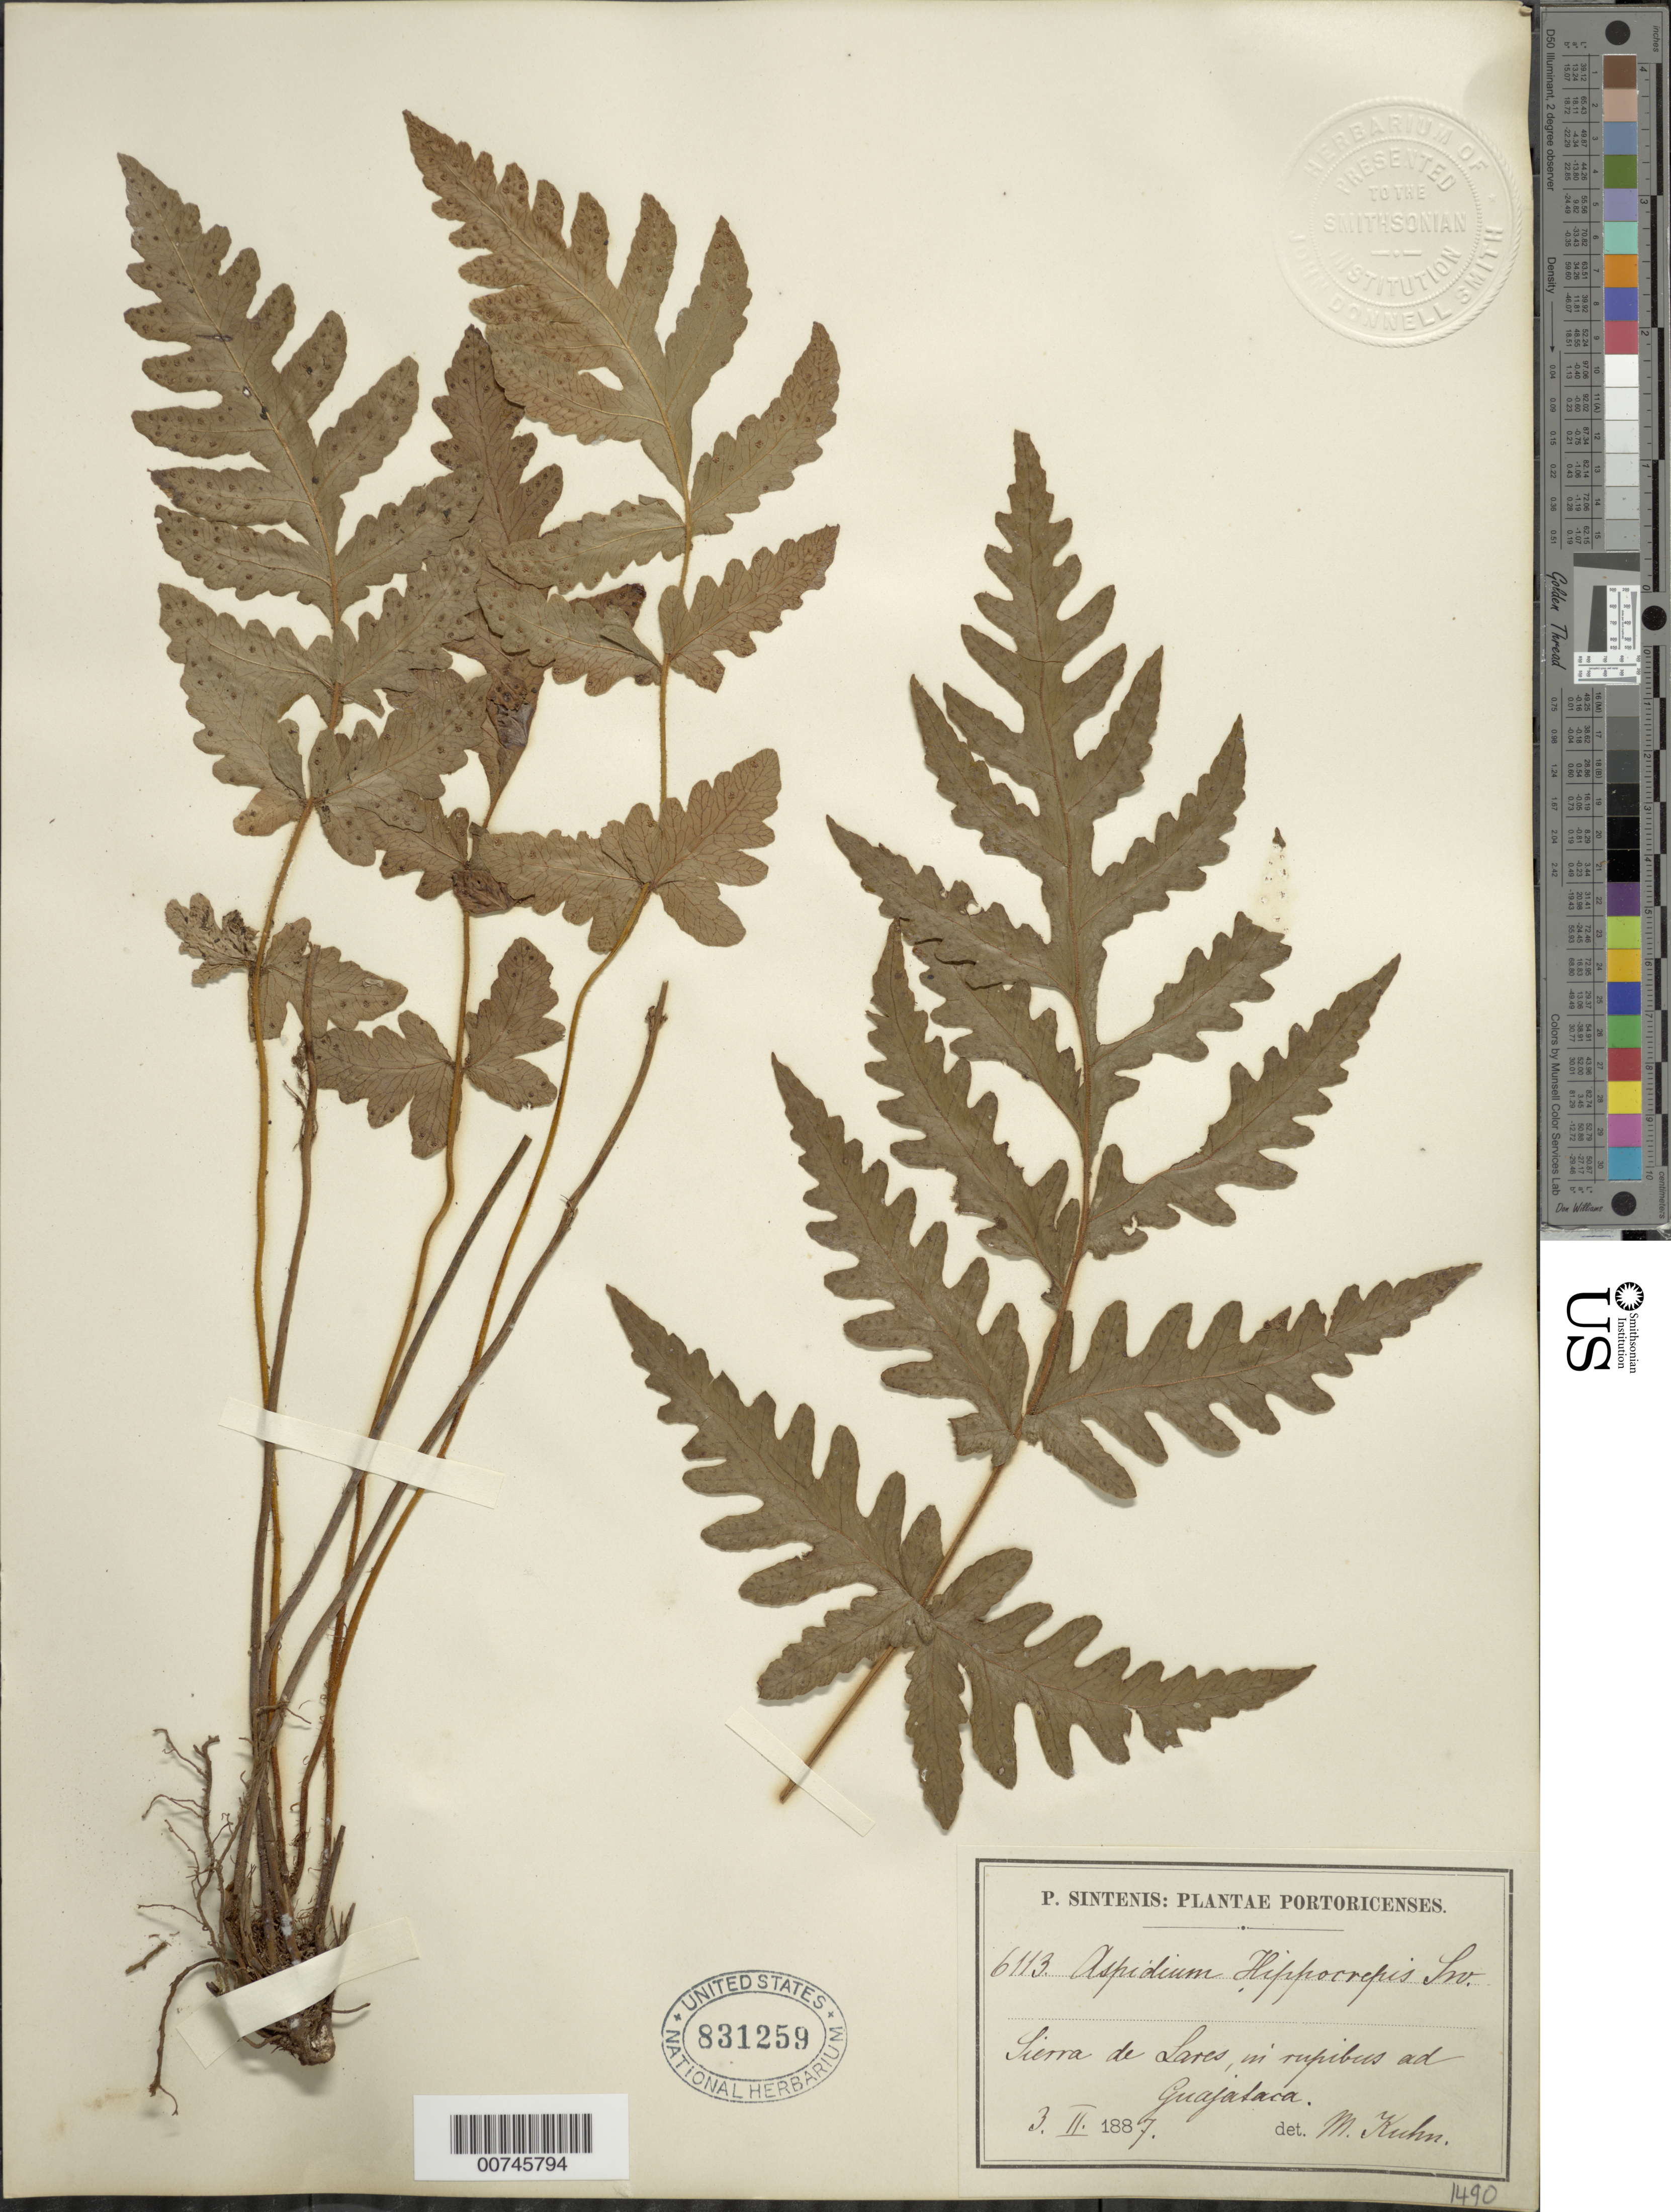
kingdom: Plantae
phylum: Tracheophyta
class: Polypodiopsida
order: Polypodiales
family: Tectariaceae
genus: Tectaria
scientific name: Tectaria cicutaria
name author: (L.) Copel.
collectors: P. Sintenis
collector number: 6113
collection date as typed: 03 Feb 1887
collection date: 1887-02-03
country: Puerto Rico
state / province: Lares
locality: Sierra de Lares, in rupibus ad Guajataca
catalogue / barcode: US 831259